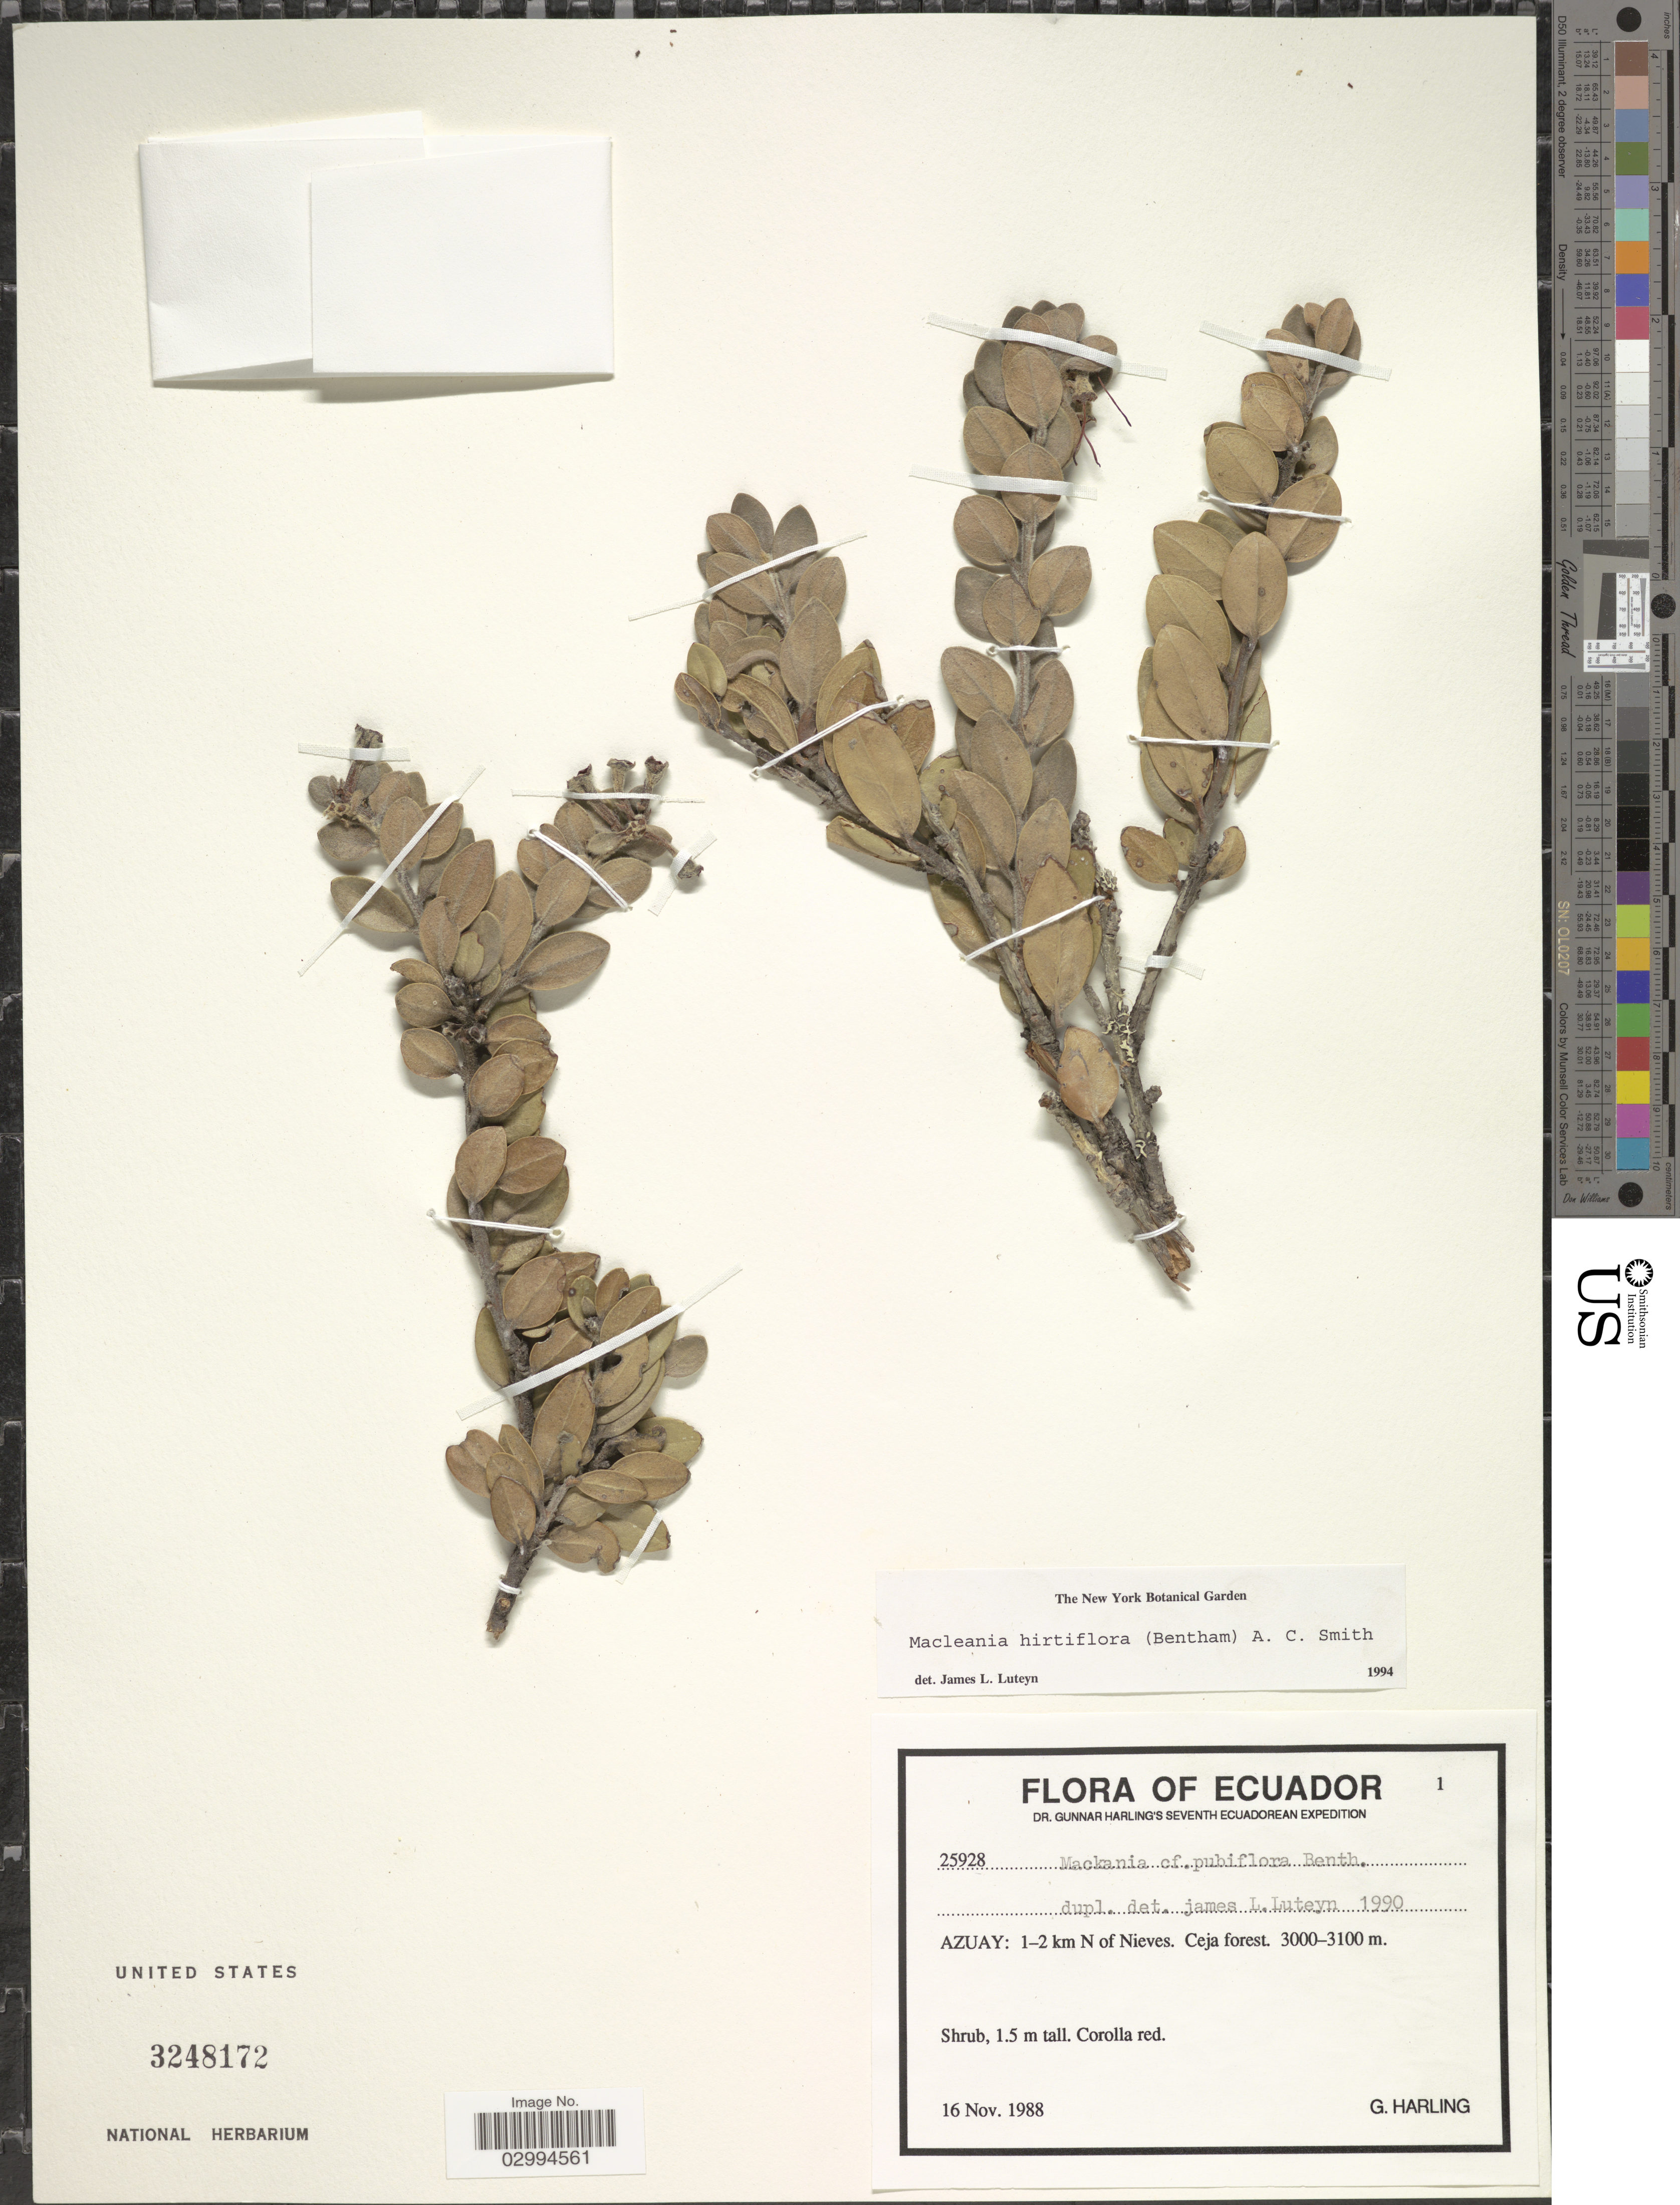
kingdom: Plantae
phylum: Tracheophyta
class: Magnoliopsida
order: Ericales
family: Ericaceae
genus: Macleania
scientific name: Macleania hirtiflora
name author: (Benth.) A.C. Sm.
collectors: G. Harling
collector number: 25928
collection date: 1988-11-16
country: Ecuador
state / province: Azuay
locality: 1-2 km N of Nieves. Ceja forest.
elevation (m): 3000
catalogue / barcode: US 3248172